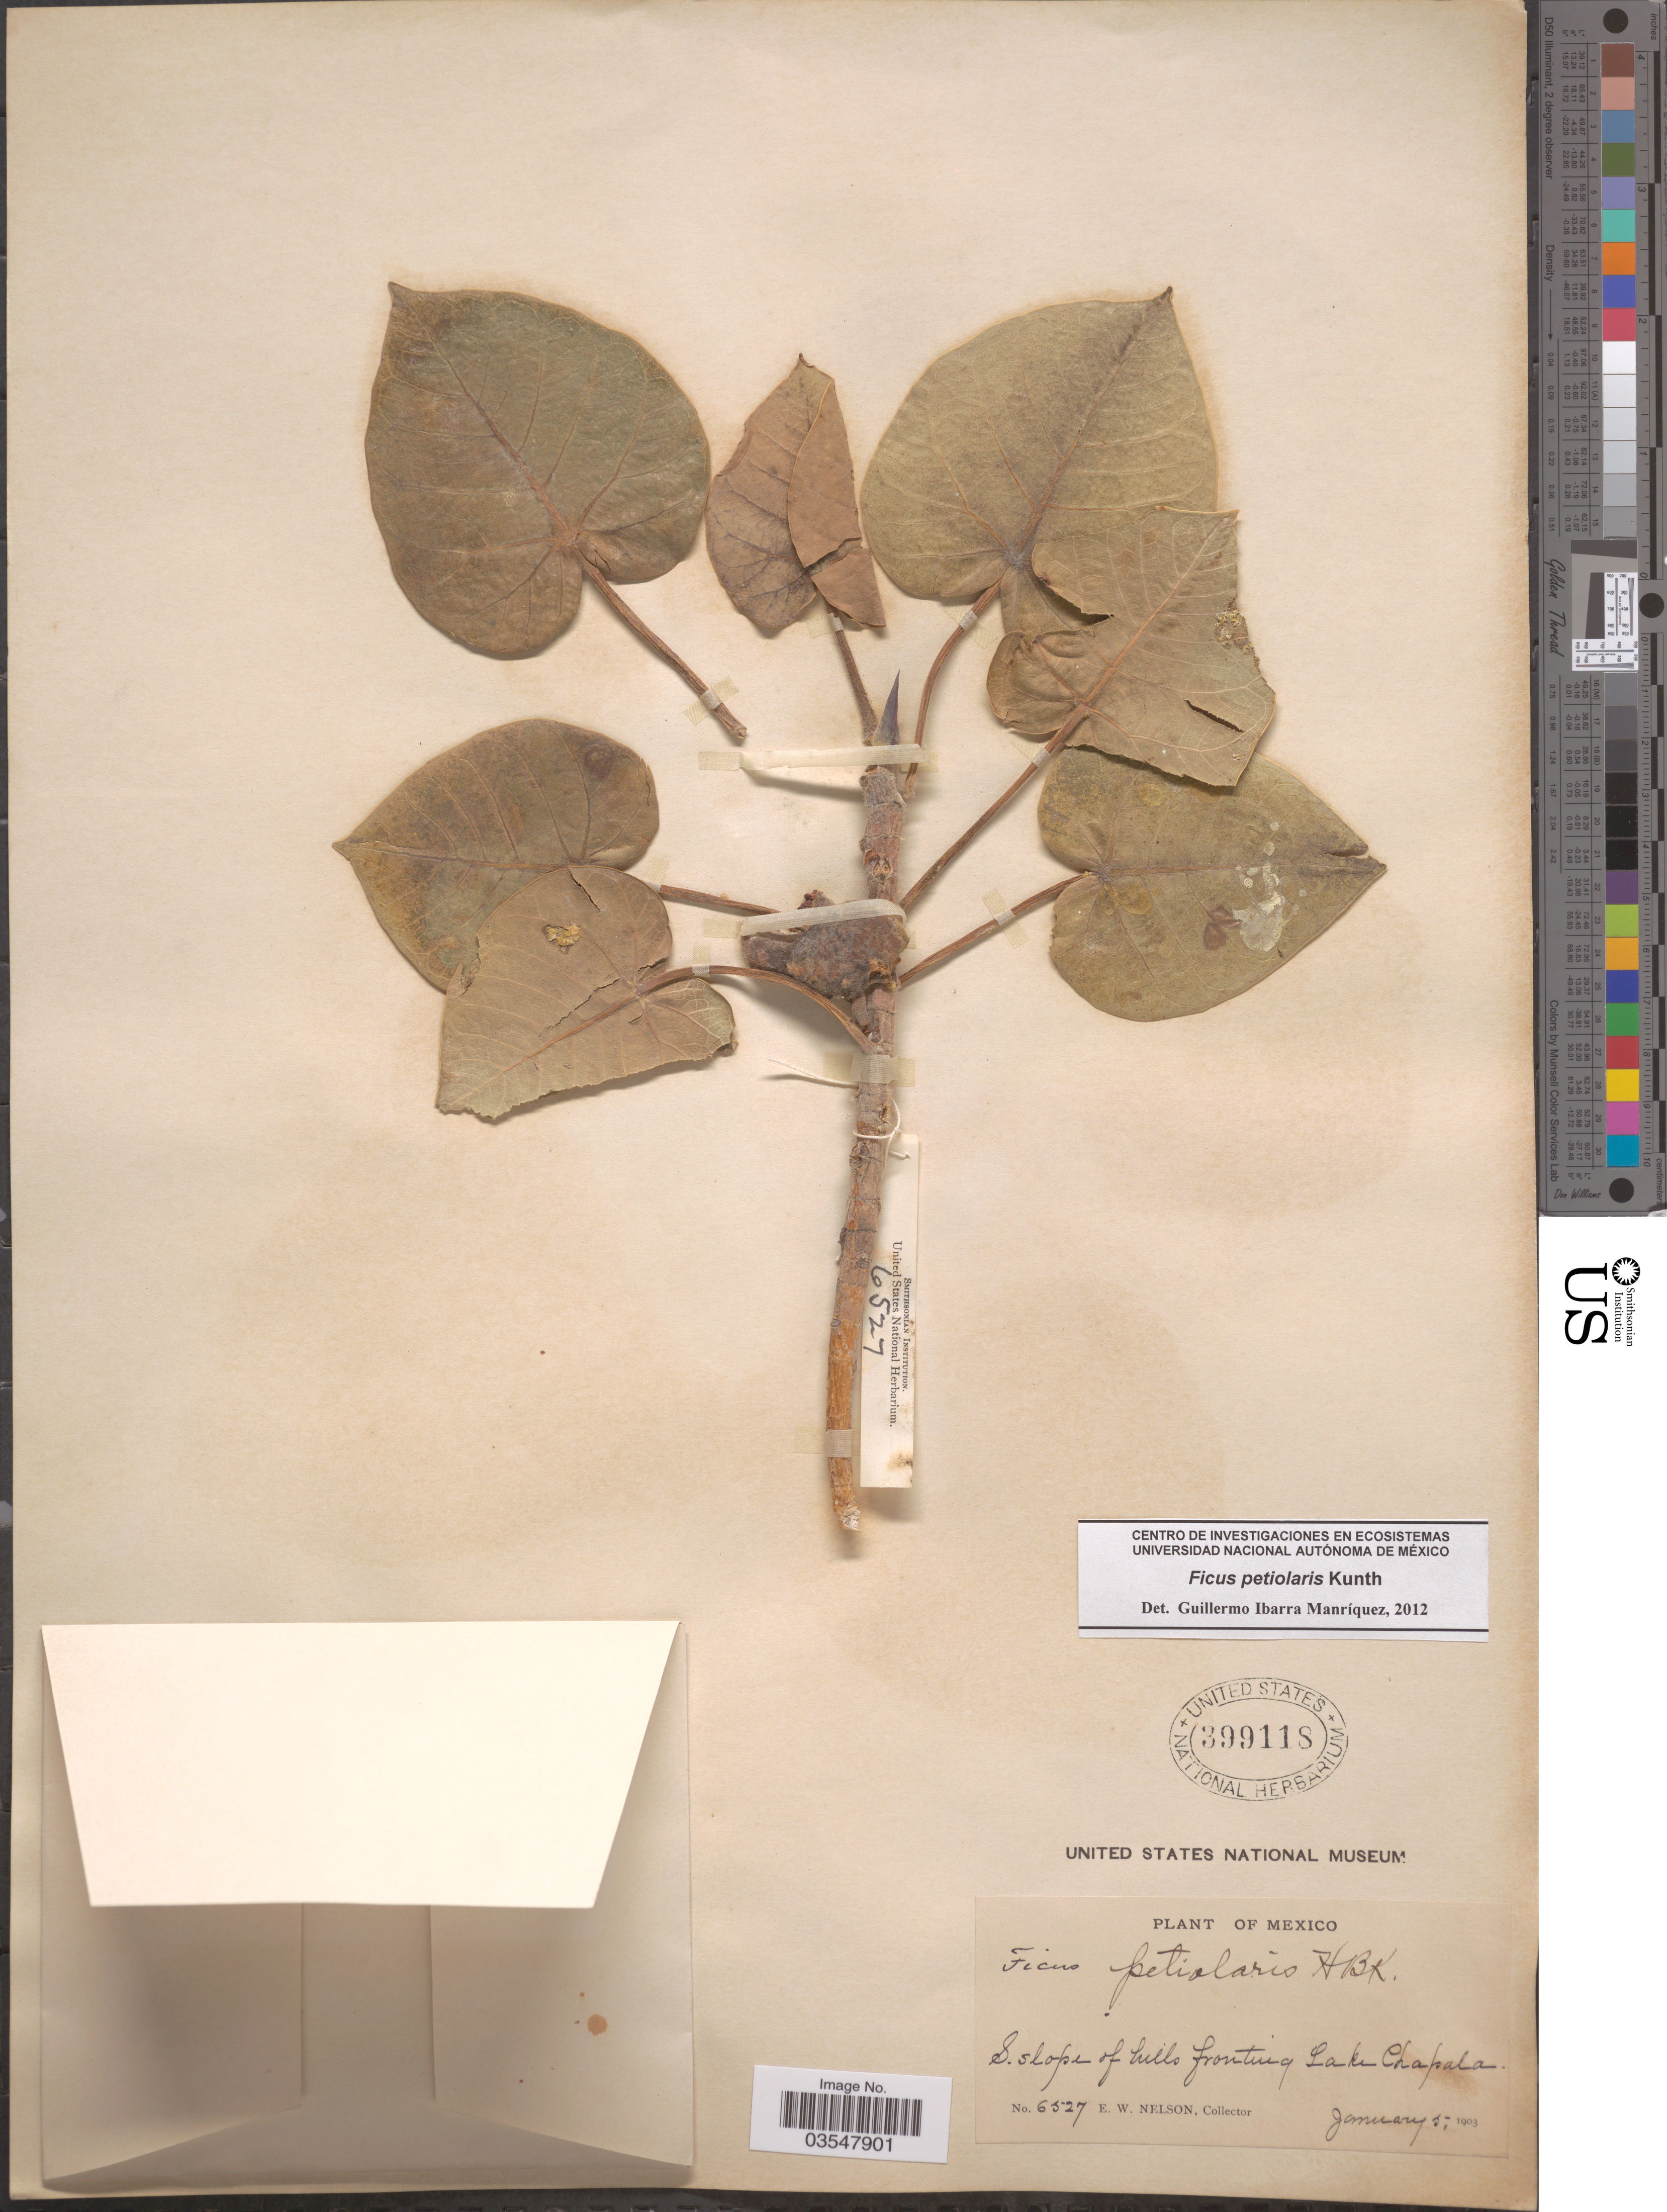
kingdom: Plantae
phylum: Tracheophyta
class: Magnoliopsida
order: Rosales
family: Moraceae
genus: Ficus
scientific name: Ficus petiolaris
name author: Kunth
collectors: E. W. Nelson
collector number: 6527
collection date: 1903-01-05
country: Mexico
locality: S. slope of hills fronting Lake Chapala.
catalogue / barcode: US 399118